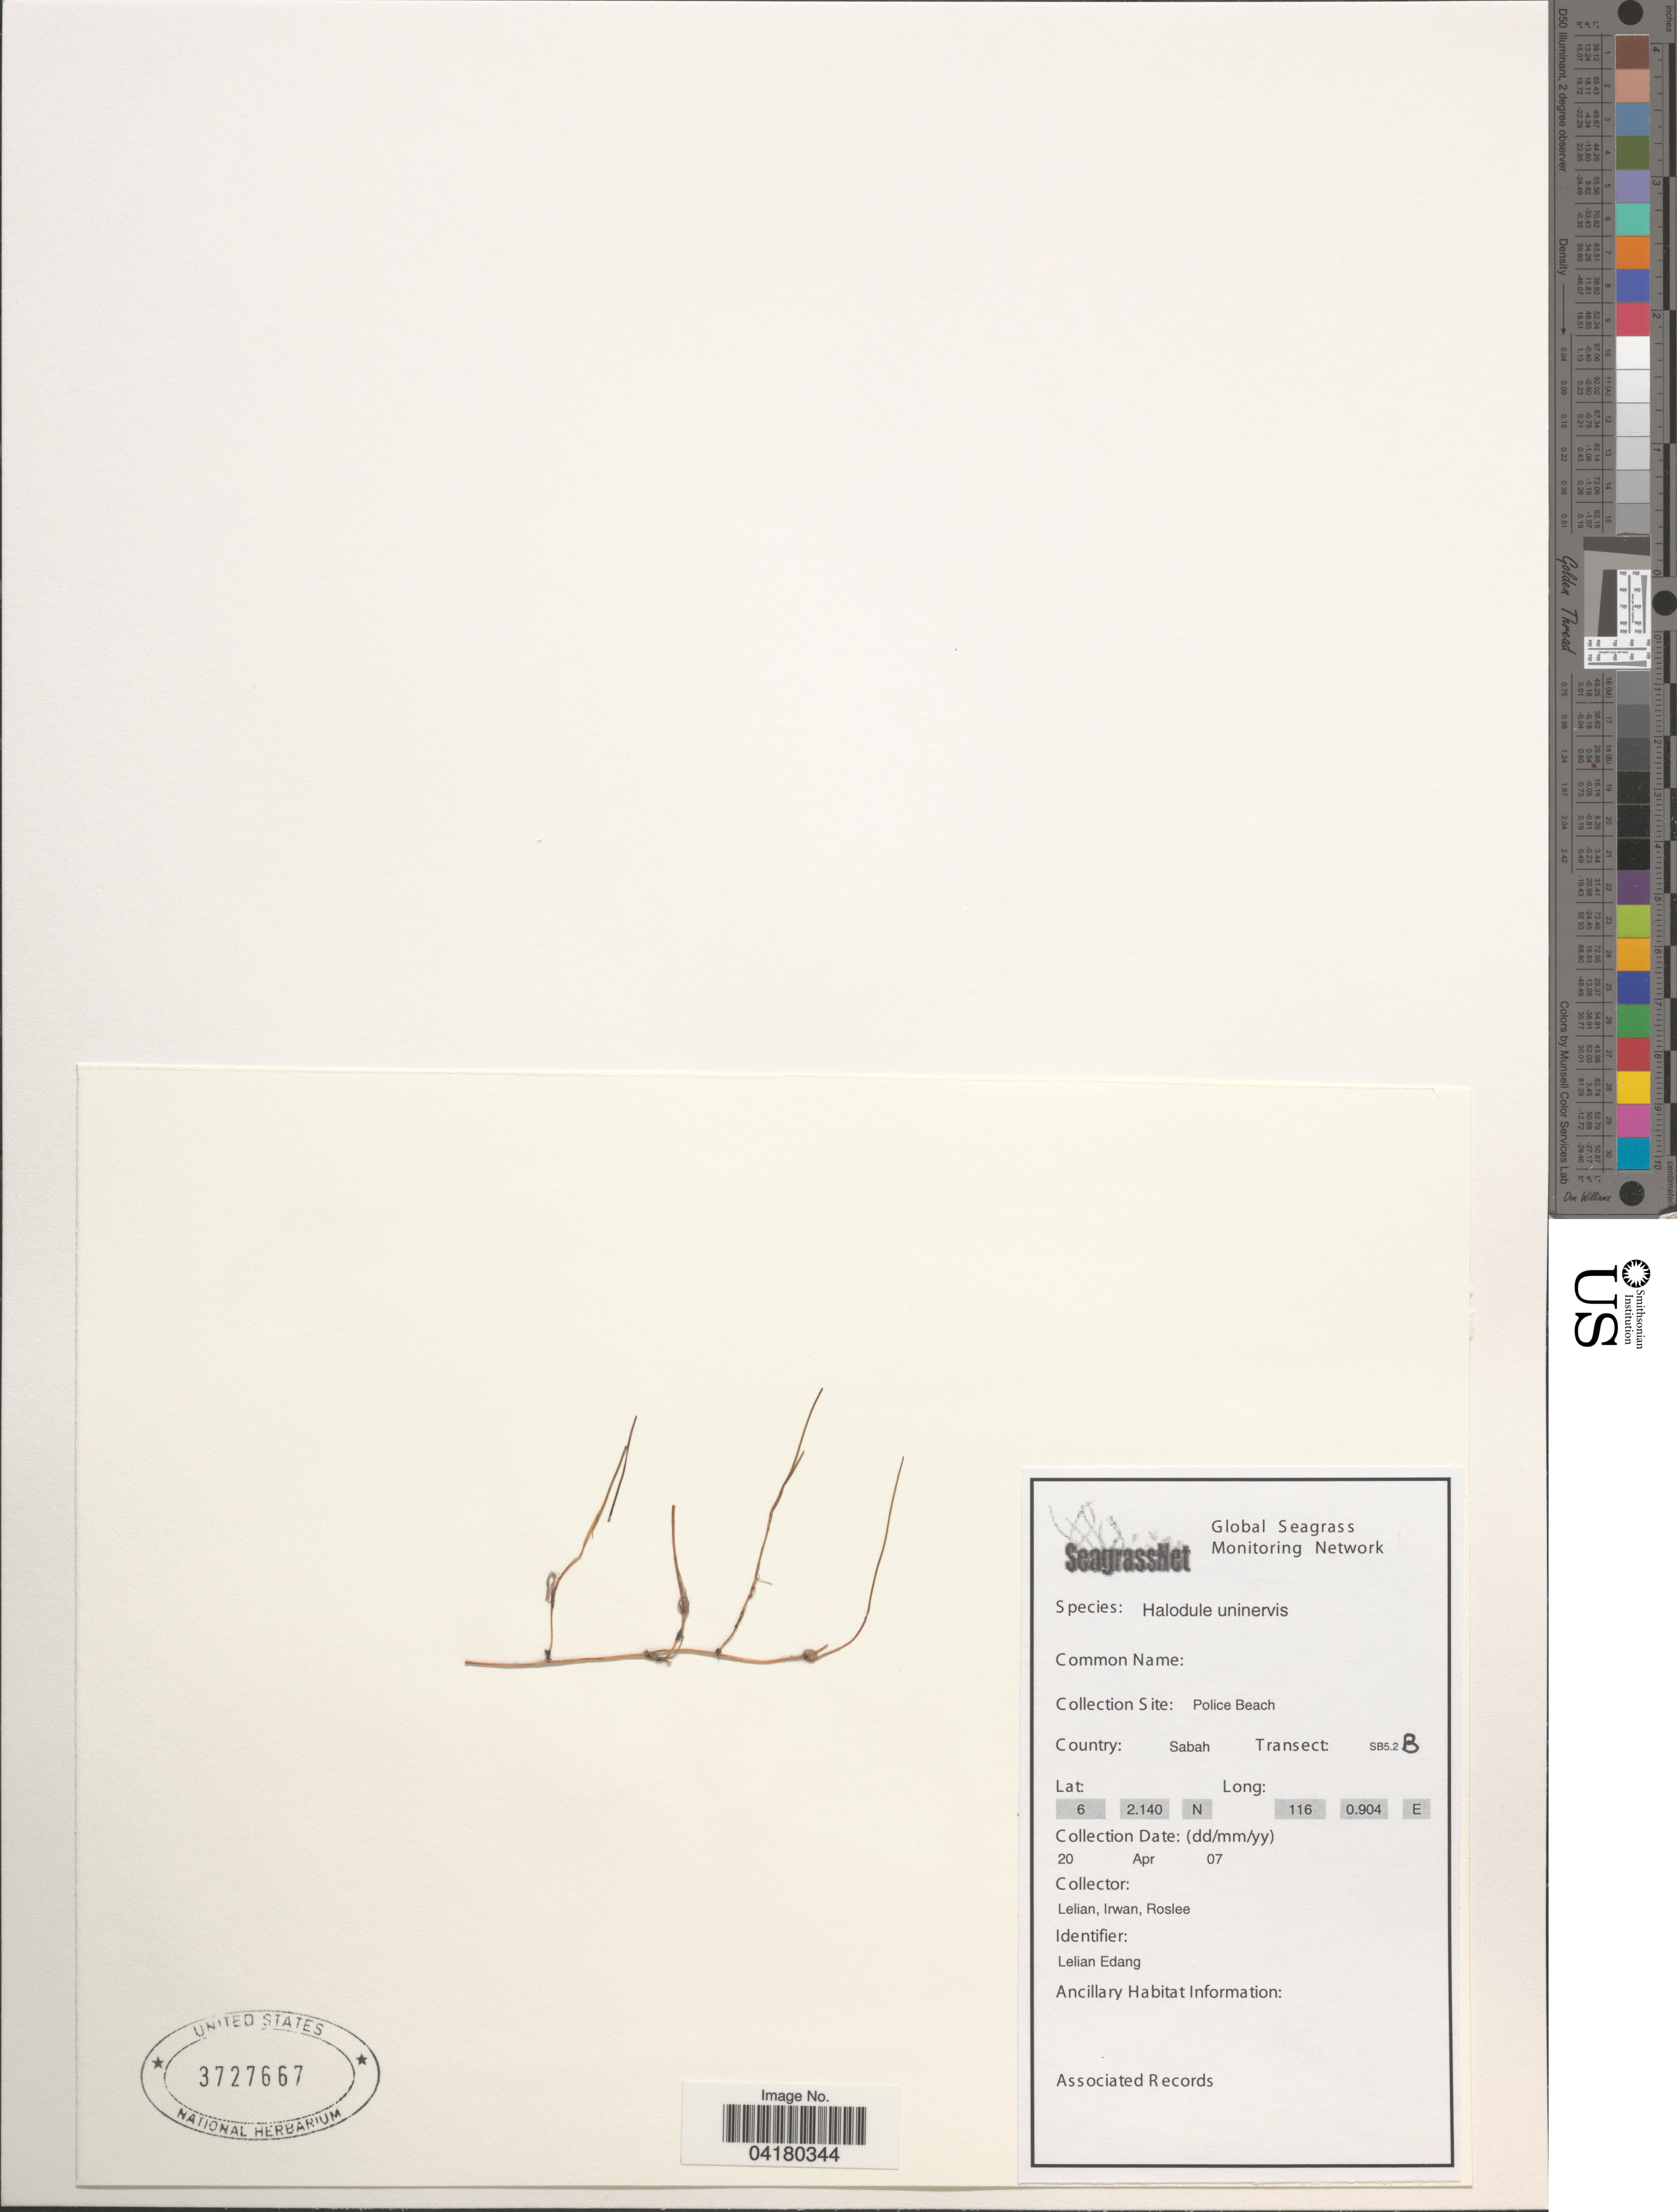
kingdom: Plantae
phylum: Tracheophyta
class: Liliopsida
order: Alismatales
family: Cymodoceaceae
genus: Halodule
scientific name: Halodule uninervis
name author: (Forssk.) Asch.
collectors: Lelian, Irwan & Roslee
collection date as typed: Transcribed d/m/y: 20/4/7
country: Malaysia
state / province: Sabah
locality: Police Beach. Transect: SB5.2B.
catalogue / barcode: US 3727667